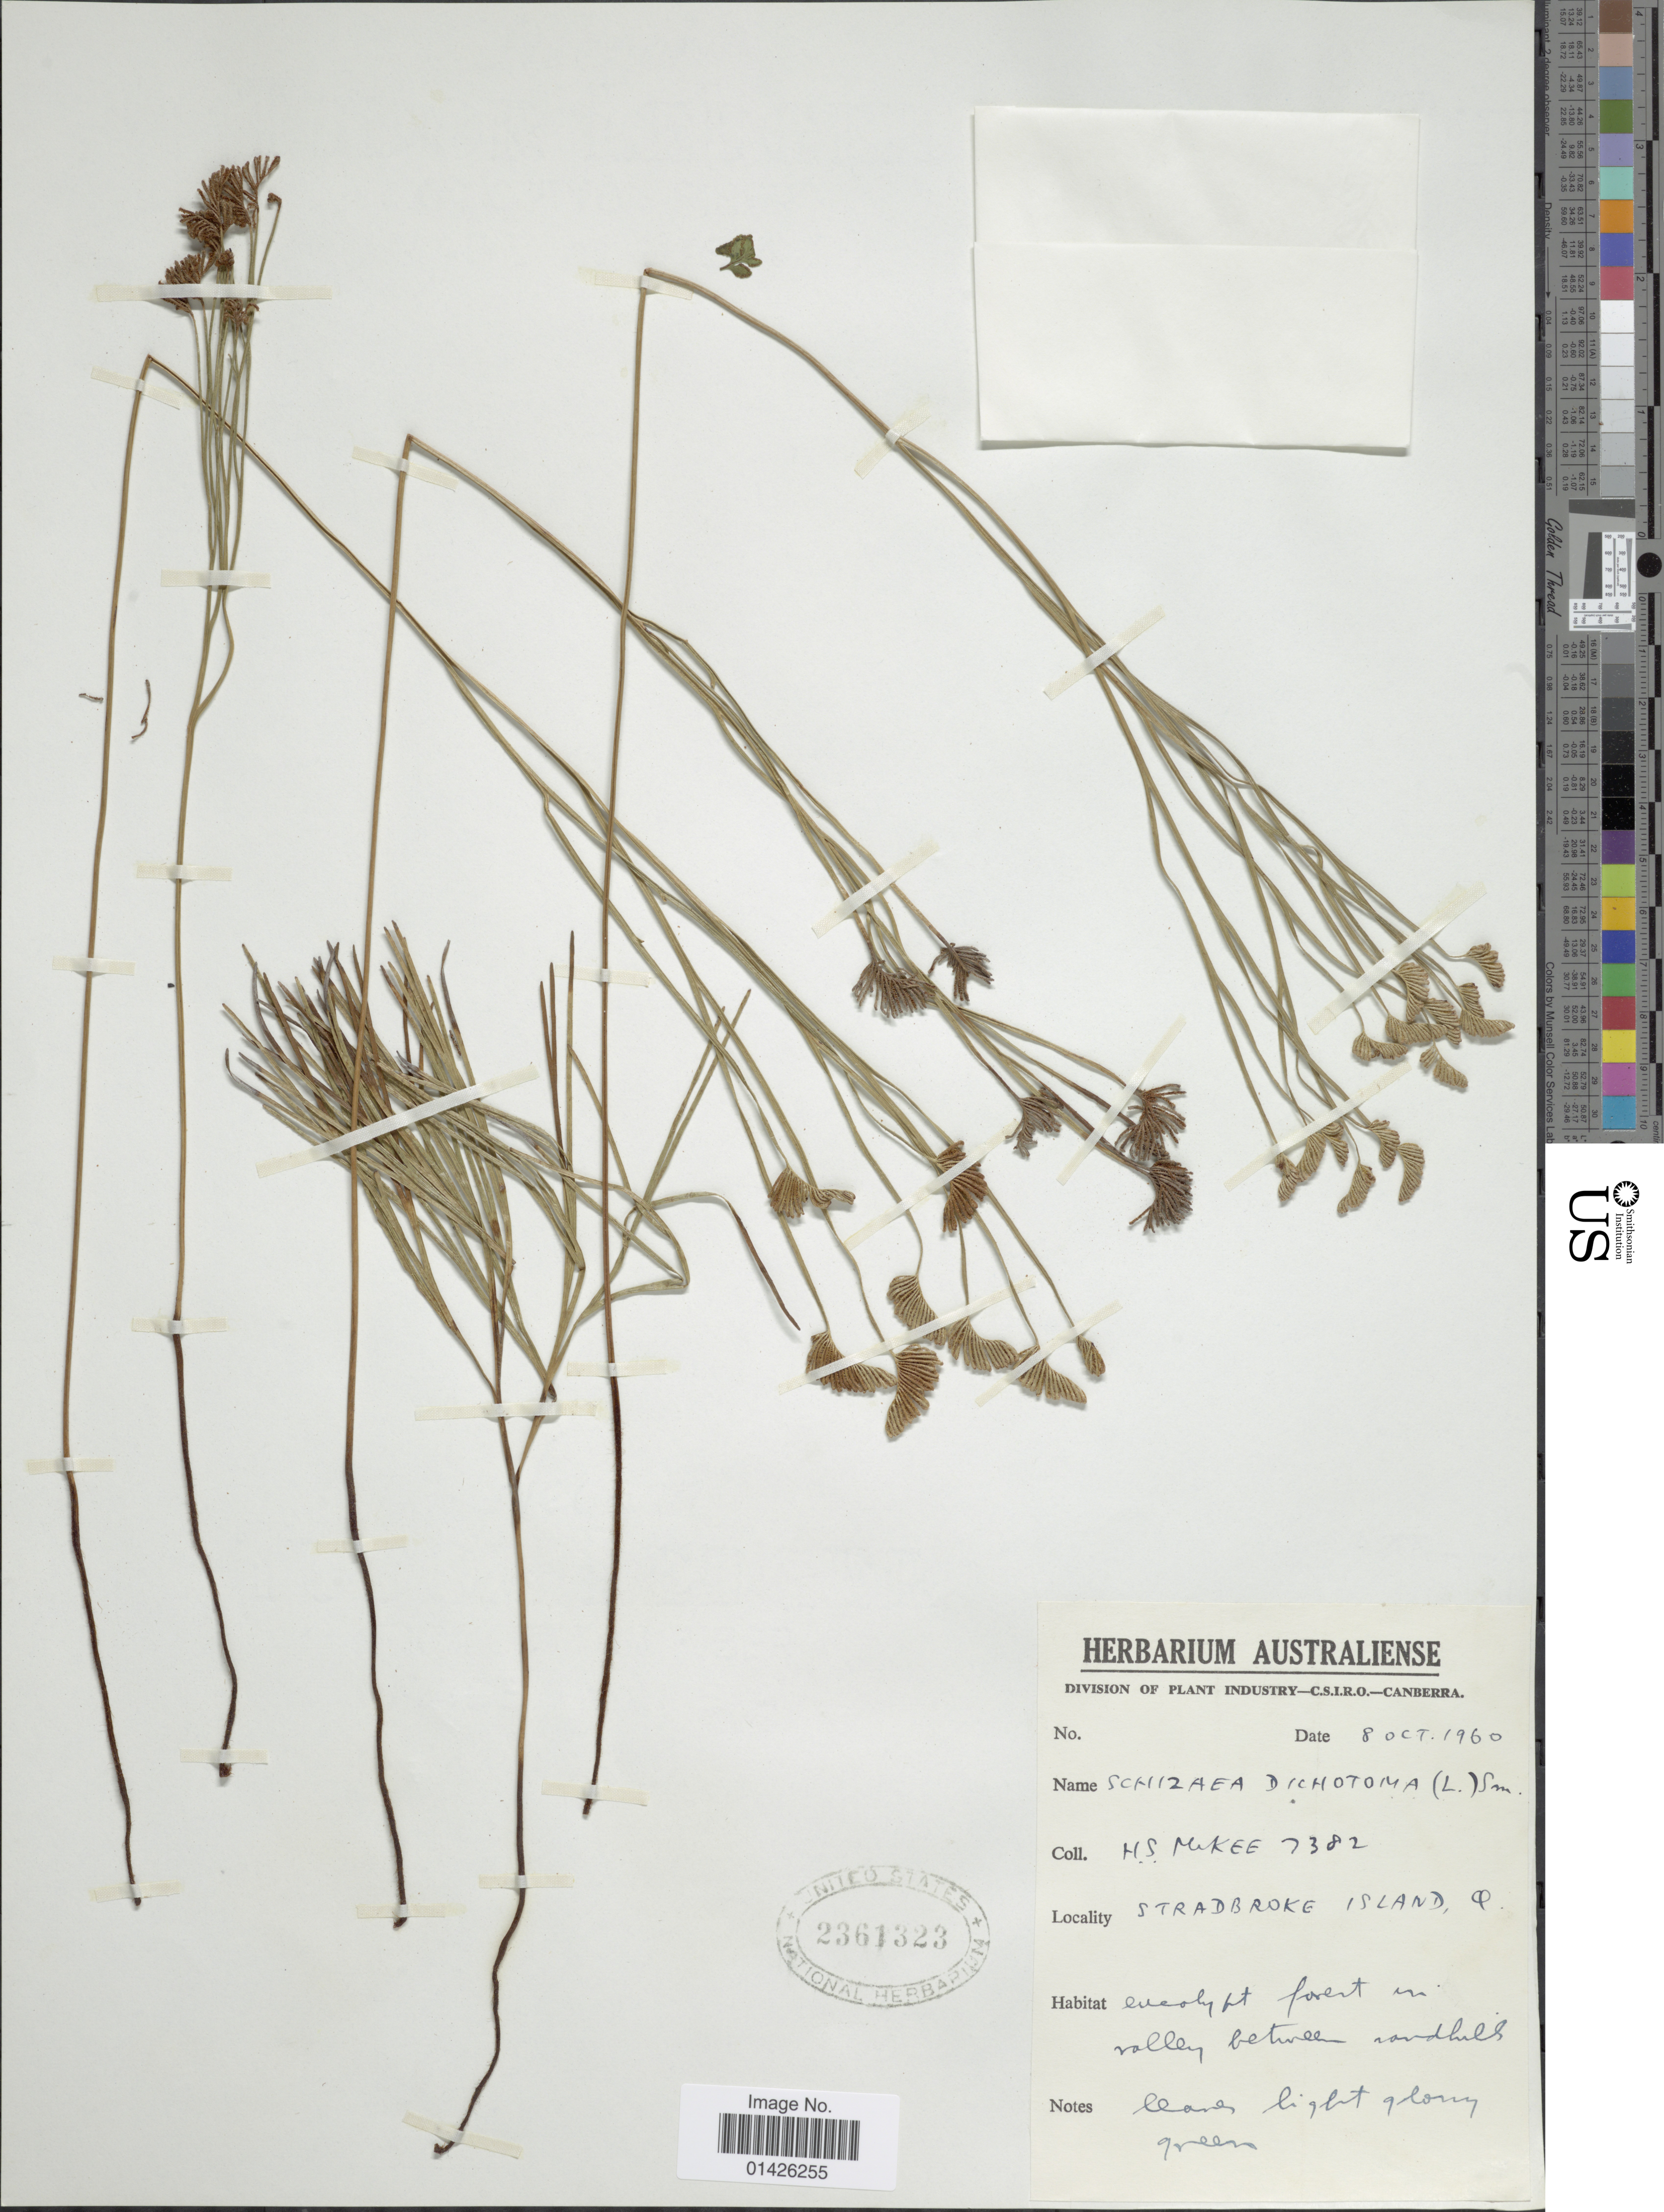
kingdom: Plantae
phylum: Tracheophyta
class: Polypodiopsida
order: Schizaeales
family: Schizaeaceae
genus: Schizaea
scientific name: Schizaea dichotoma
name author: (L.) J. Sm.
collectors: H. S. McKee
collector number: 7382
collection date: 1960-10-08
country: Australia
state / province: Queensland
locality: Stradbroke Island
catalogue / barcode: US 2361323